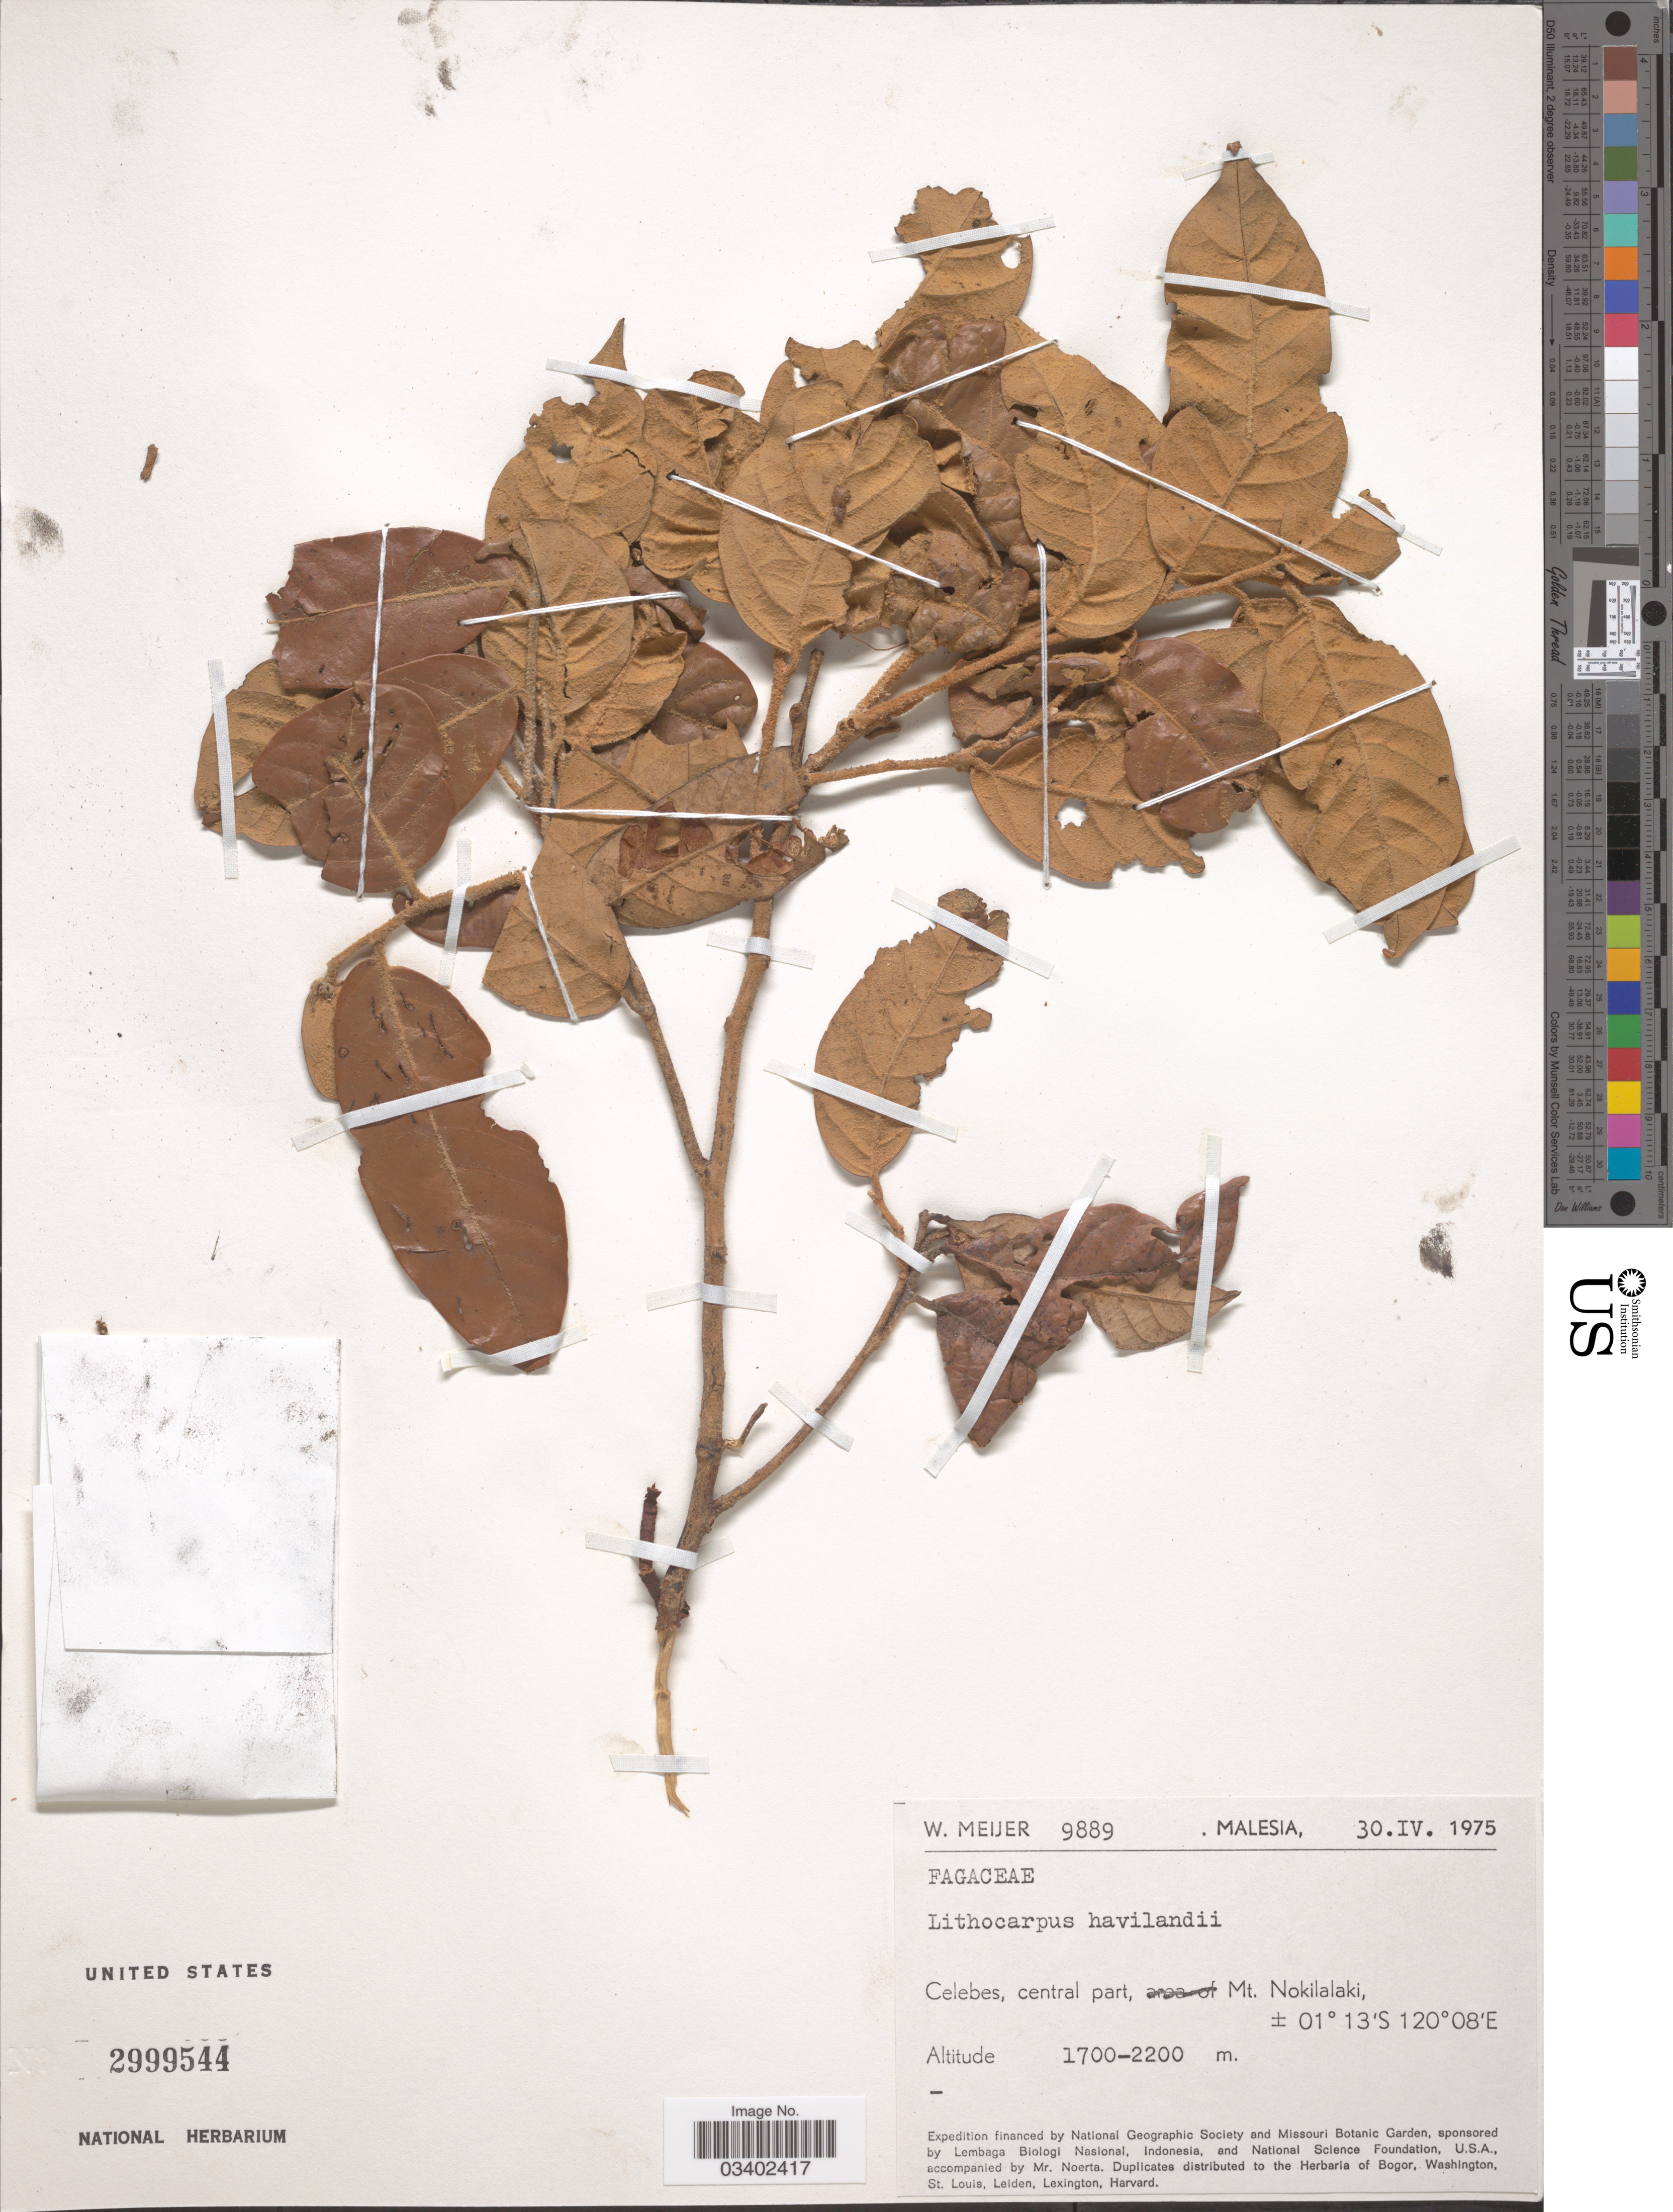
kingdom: Plantae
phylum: Tracheophyta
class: Magnoliopsida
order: Fagales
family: Fagaceae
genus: Lithocarpus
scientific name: Lithocarpus havilandii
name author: (Stapf) Barnett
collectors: W. Meijer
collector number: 9889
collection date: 1975-04-30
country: Malaysia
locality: Celebes, central part, Mt. Nokilalaki.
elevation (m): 1700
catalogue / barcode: US 2999544